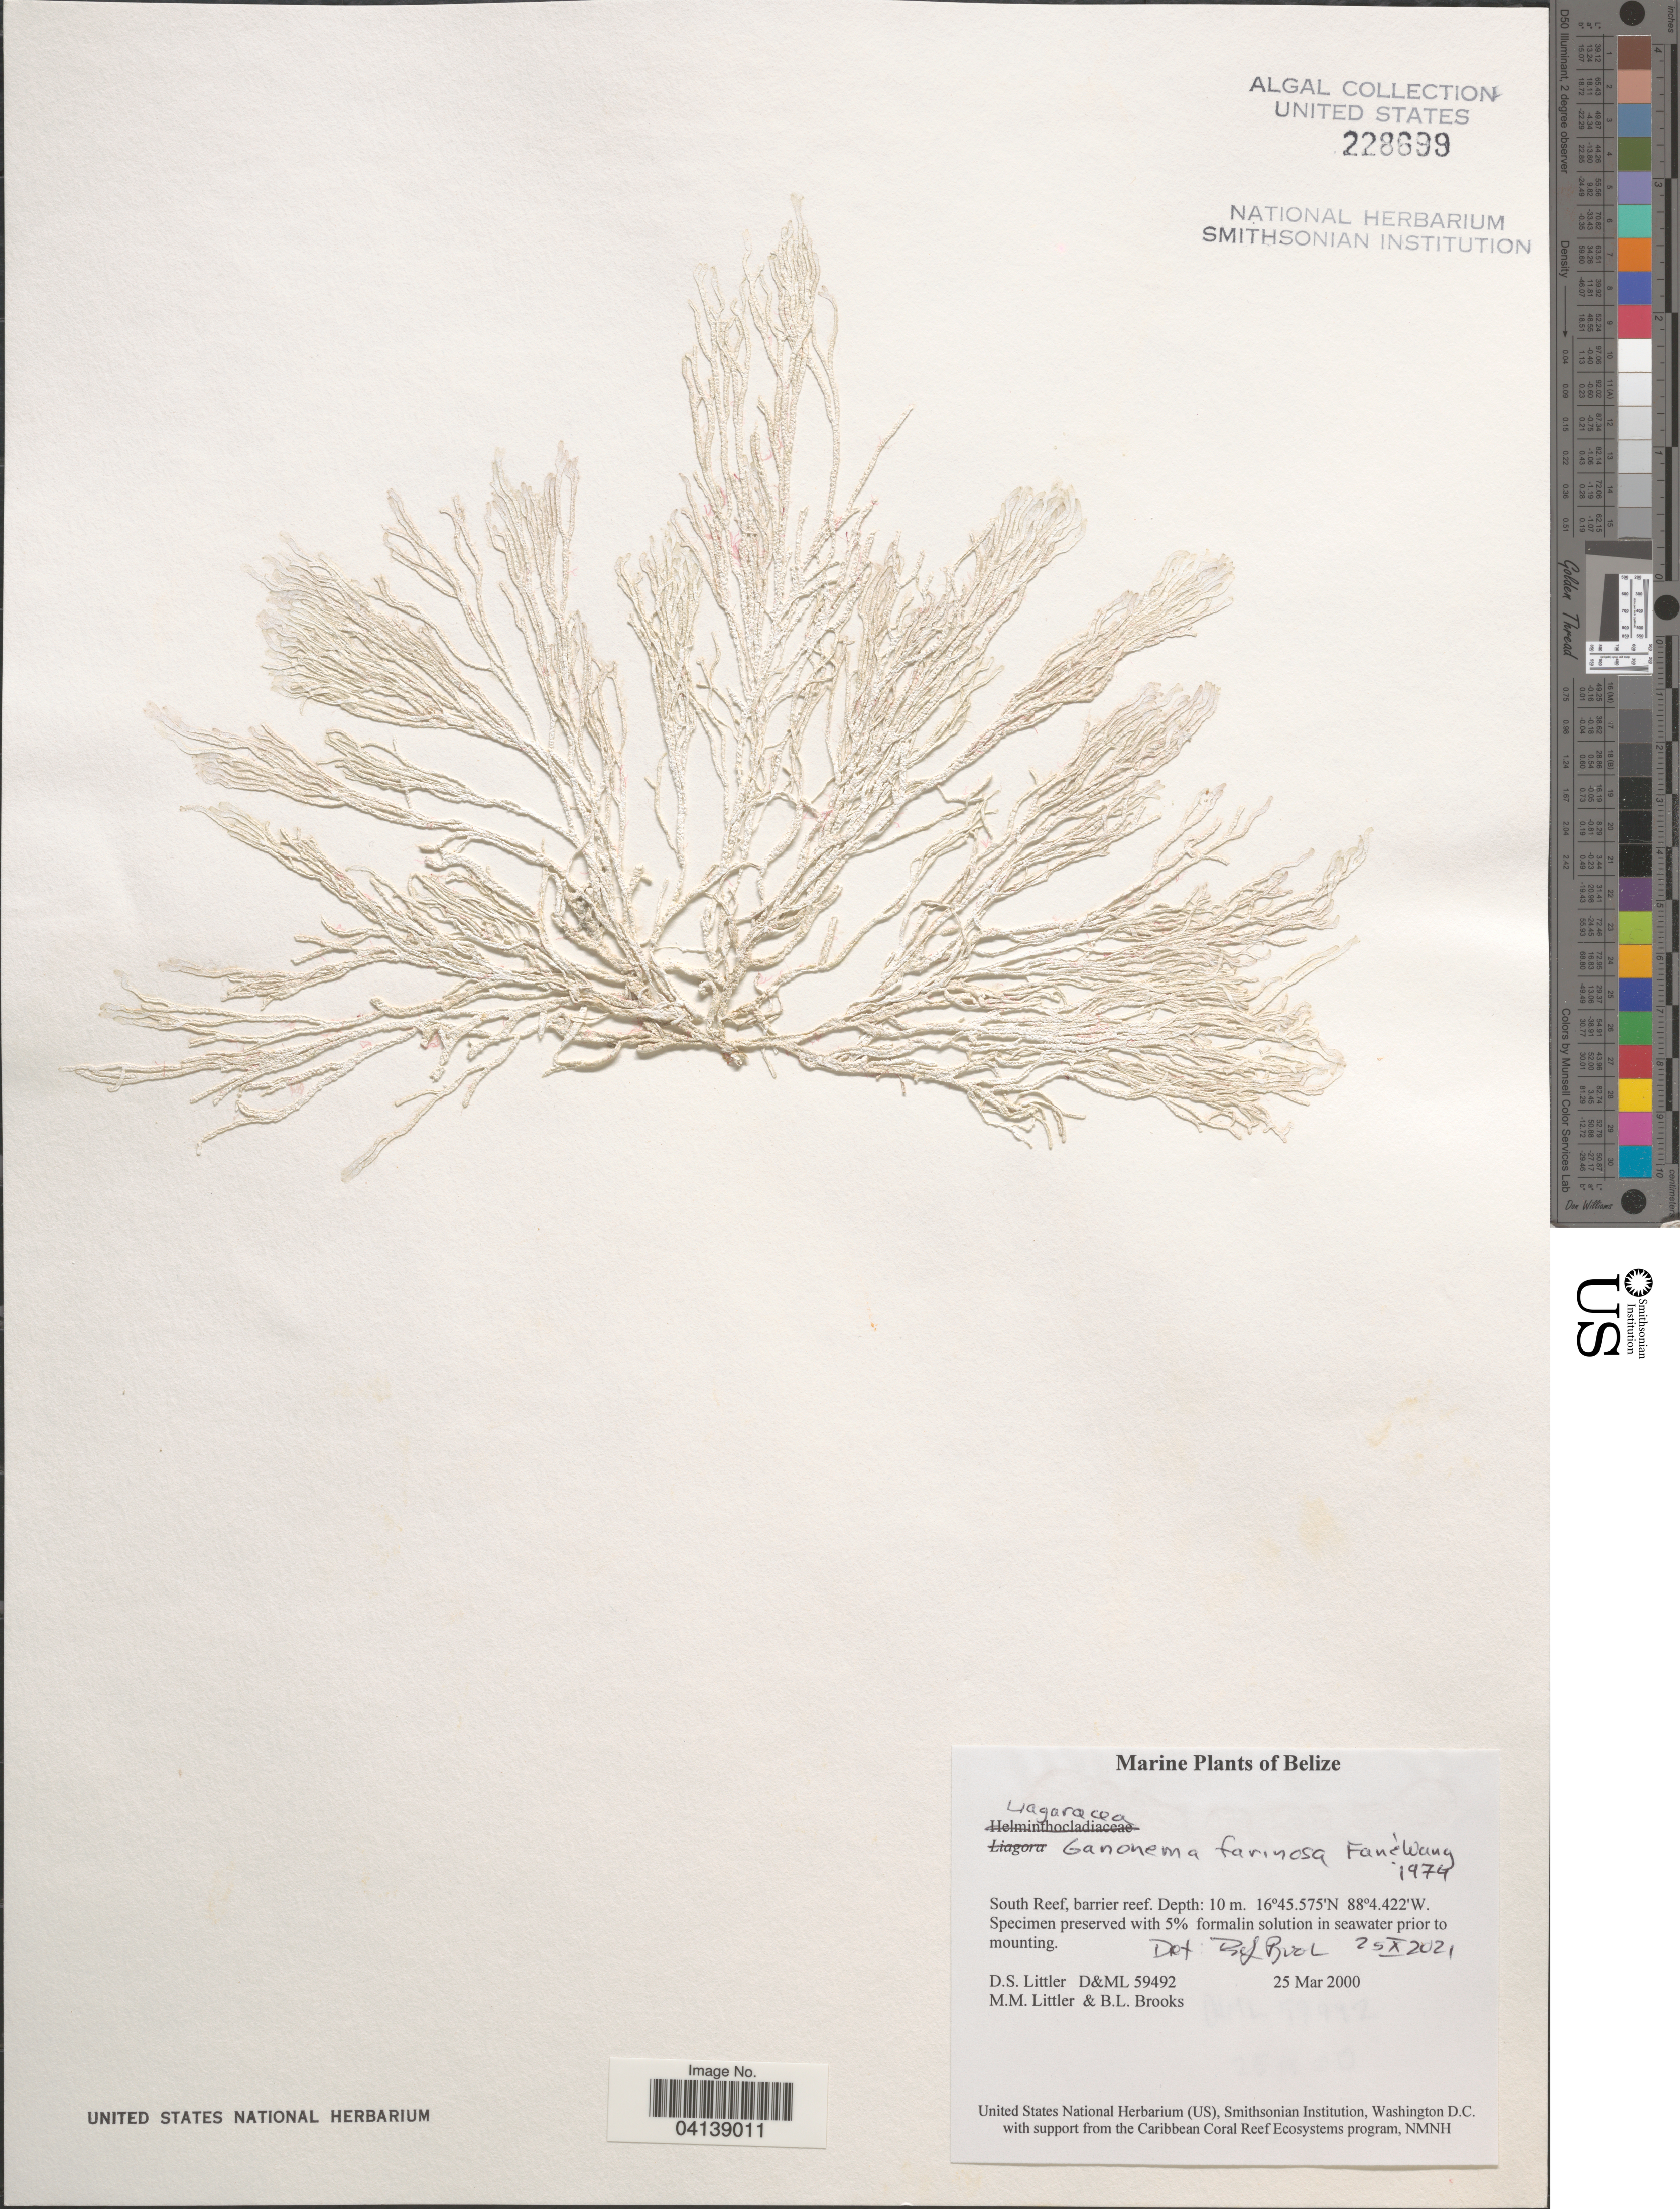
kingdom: Plantae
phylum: Rhodophyta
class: Florideophyceae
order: Nemaliales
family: Liagoraceae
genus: Ganonema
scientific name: Ganonema farinosum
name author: (J.V.Lamouroux) K.C. Fan & Yung C. Wang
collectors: D. S. Littler & B. Brooks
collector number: D&ML 59492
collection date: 2000-03-25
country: Belize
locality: South Reef, barrier reef.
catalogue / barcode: US 228699